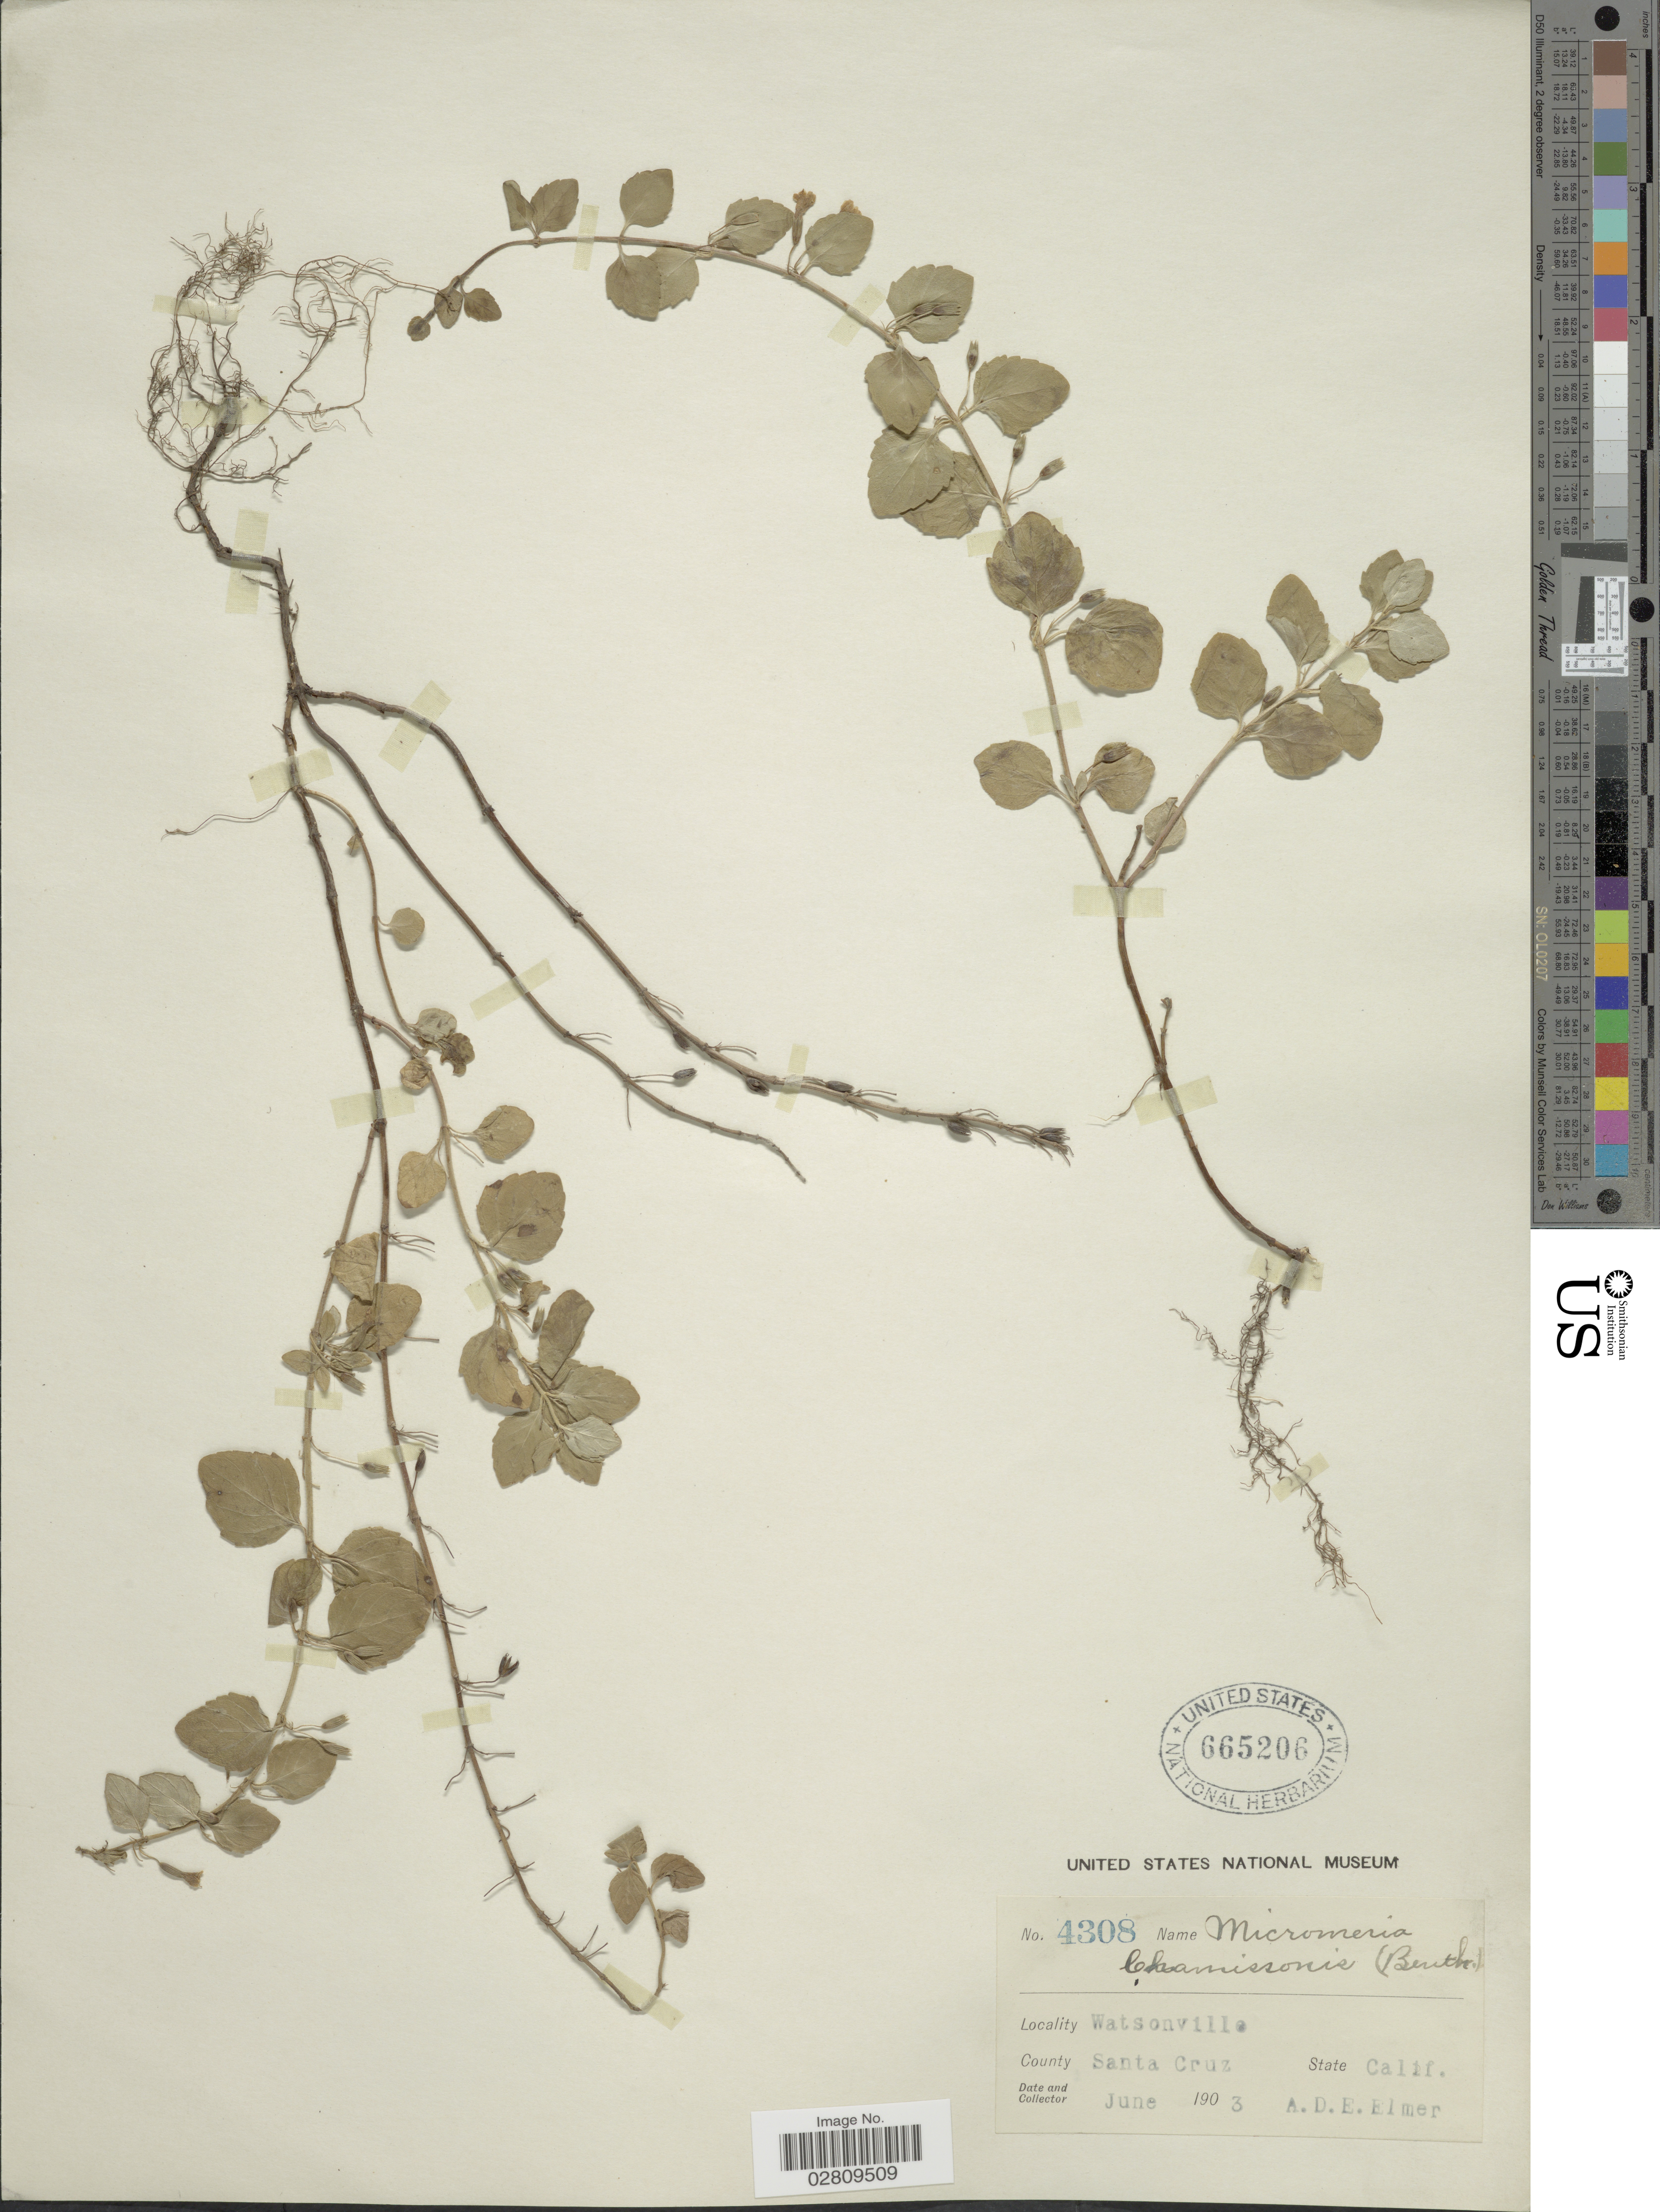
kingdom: Plantae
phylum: Tracheophyta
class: Magnoliopsida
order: Lamiales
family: Lamiaceae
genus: Micromeria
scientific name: Micromeria douglasii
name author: Benth.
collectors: A. D. E. Elmer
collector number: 4308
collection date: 1903-06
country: United States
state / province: California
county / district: Santa Cruz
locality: Watsonville. County Santa Cruz.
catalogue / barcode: US 665206